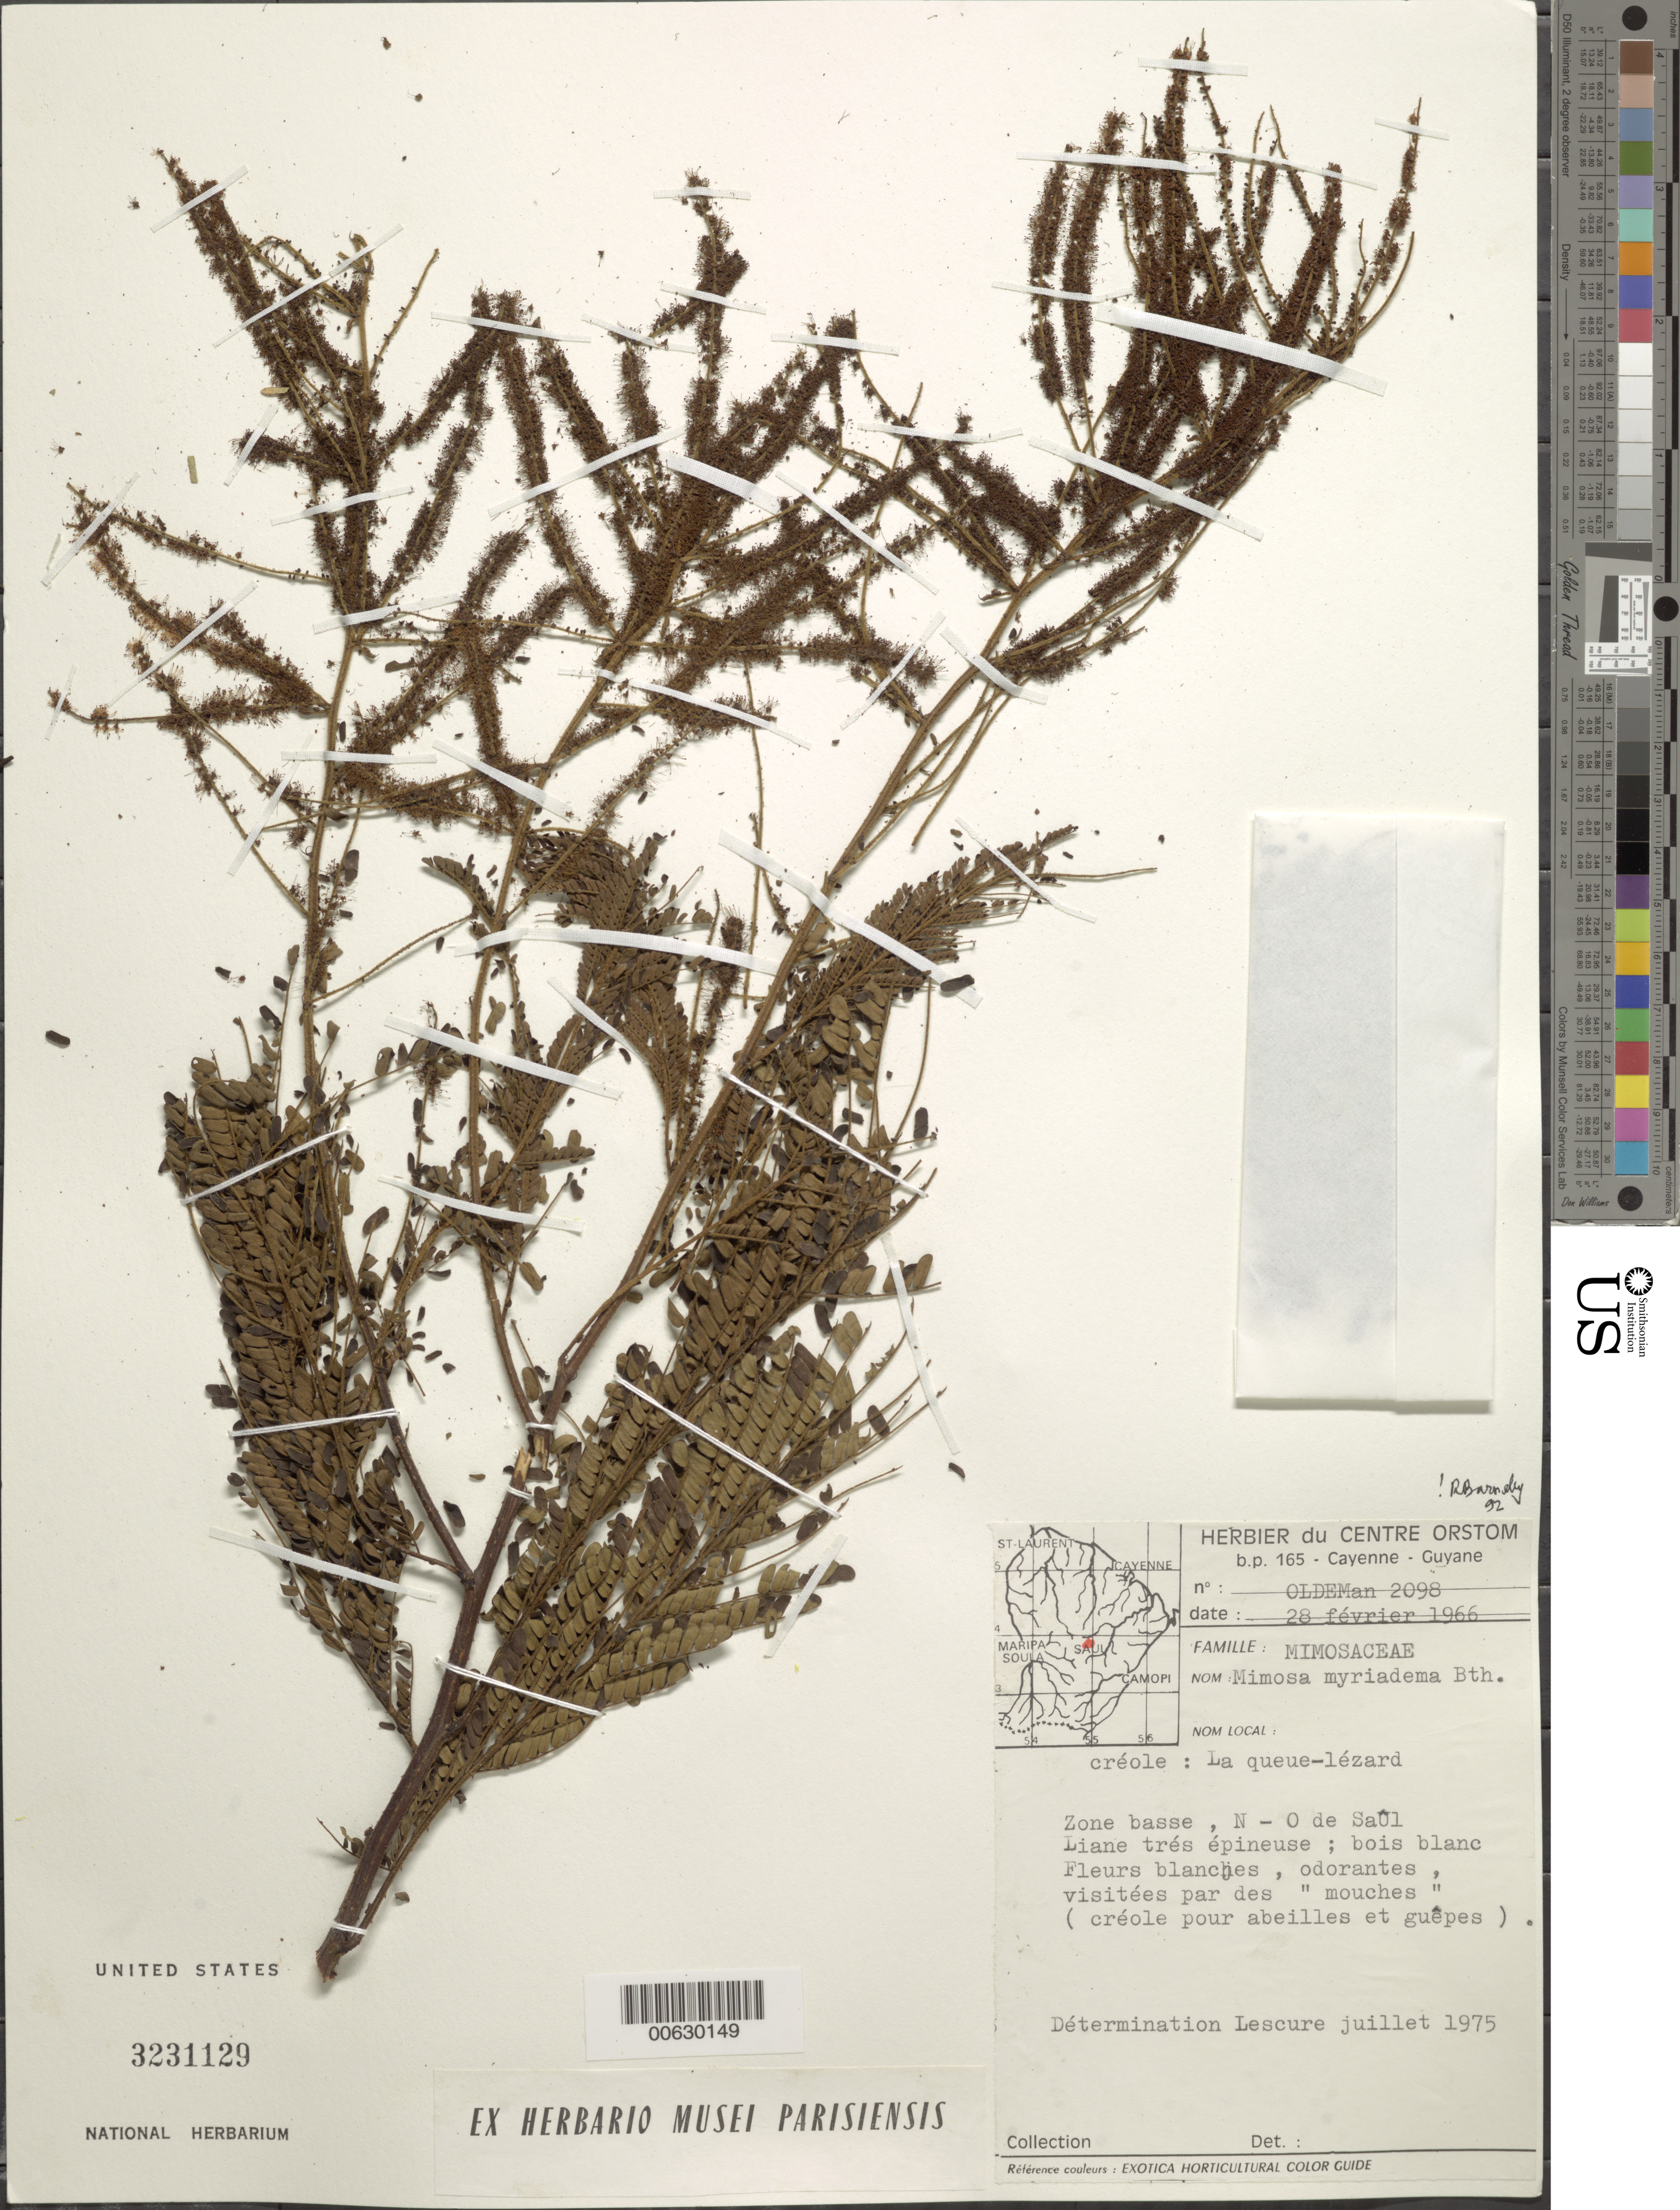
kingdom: Plantae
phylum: Tracheophyta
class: Magnoliopsida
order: Fabales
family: Fabaceae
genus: Mimosa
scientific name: Mimosa myriadenia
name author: Benth.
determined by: Barneby, Rupert C., (NY)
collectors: R. Oldeman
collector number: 2098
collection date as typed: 28-Feb-66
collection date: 1966-02-28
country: French Guiana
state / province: Saint-Laurent-du-Maroni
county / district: Saül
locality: Saül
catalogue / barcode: US 3231129